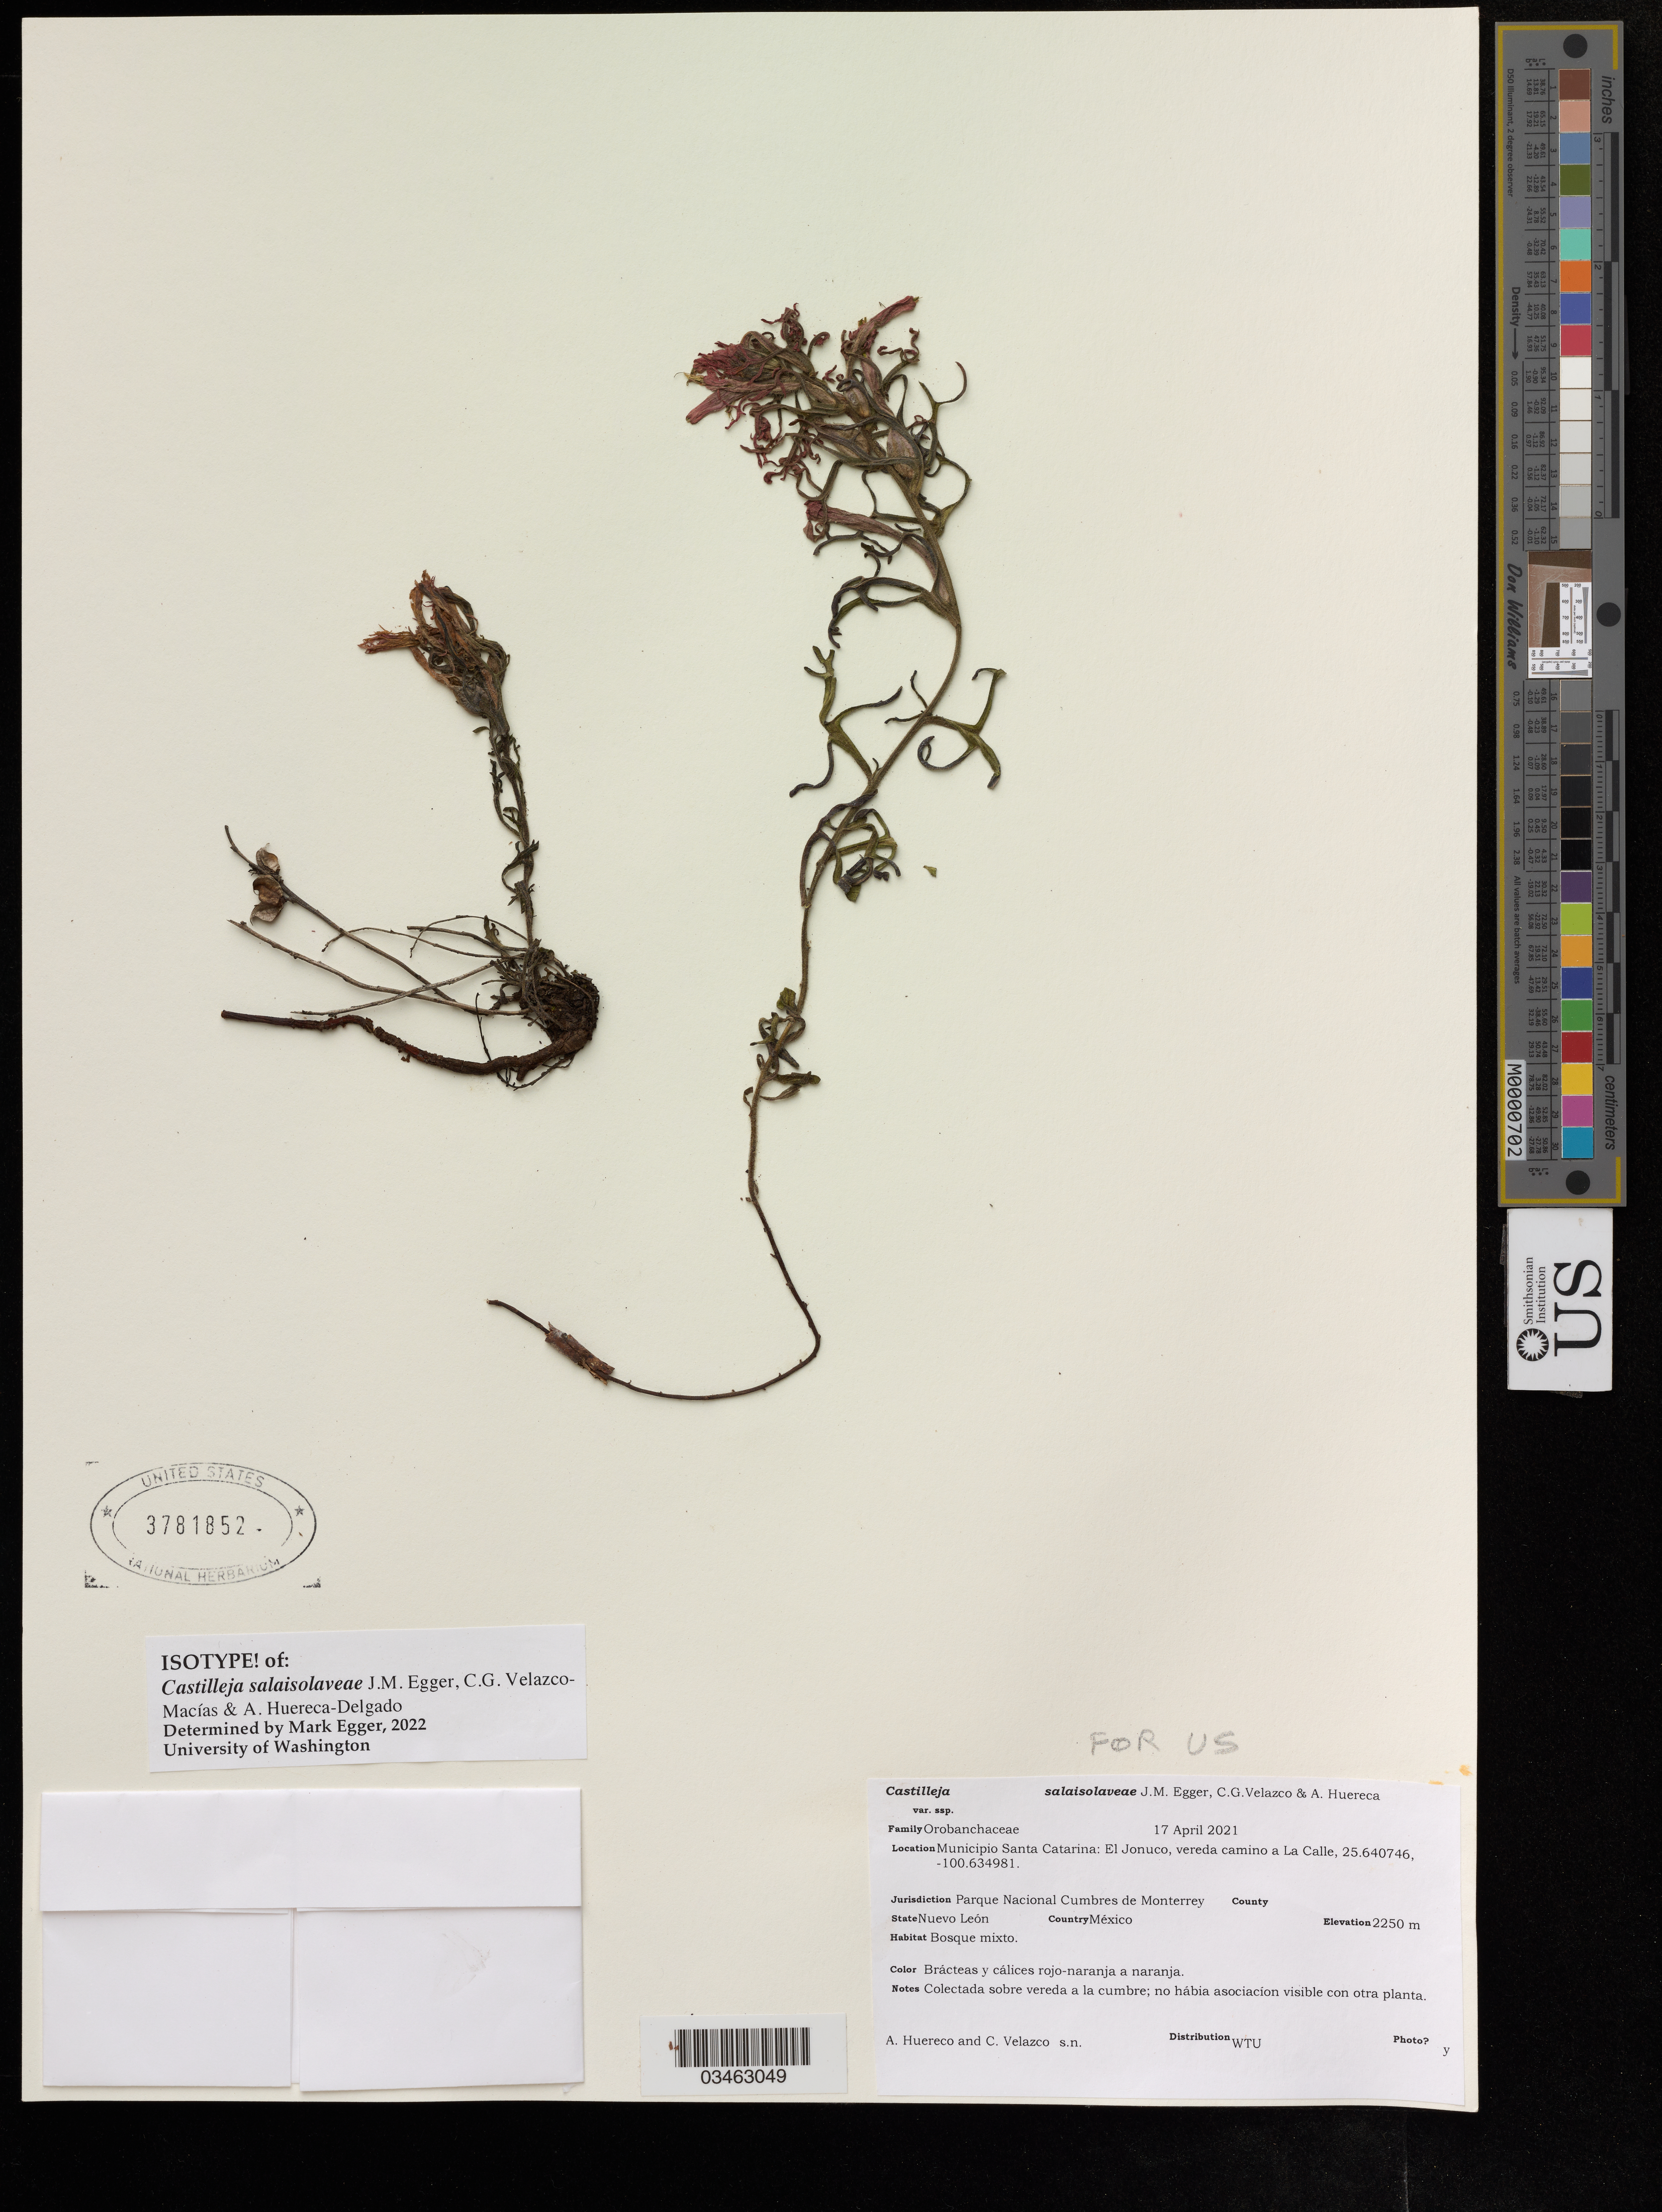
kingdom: Plantae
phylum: Tracheophyta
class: Magnoliopsida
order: Lamiales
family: Orobanchaceae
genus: Castilleja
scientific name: Castilleja salaisolaveae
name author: J.M. Egger et al.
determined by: Egger, J. M., University of Washington Botanic Gardens (UNITED STATES)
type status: Isotype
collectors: A. Huereco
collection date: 2021-04-17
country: Mexico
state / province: Nuevo León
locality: Parque National Cumbres de Monterrey. Municipio Santa Catarina: El Jonuco, vereda camino a La Calle.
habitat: Bracteas y calices rojo- naranja an naranja. Colectada sobre vereda a la cumbre; no habia asociacion visible con otra planta.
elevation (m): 2250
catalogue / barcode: US 3781852